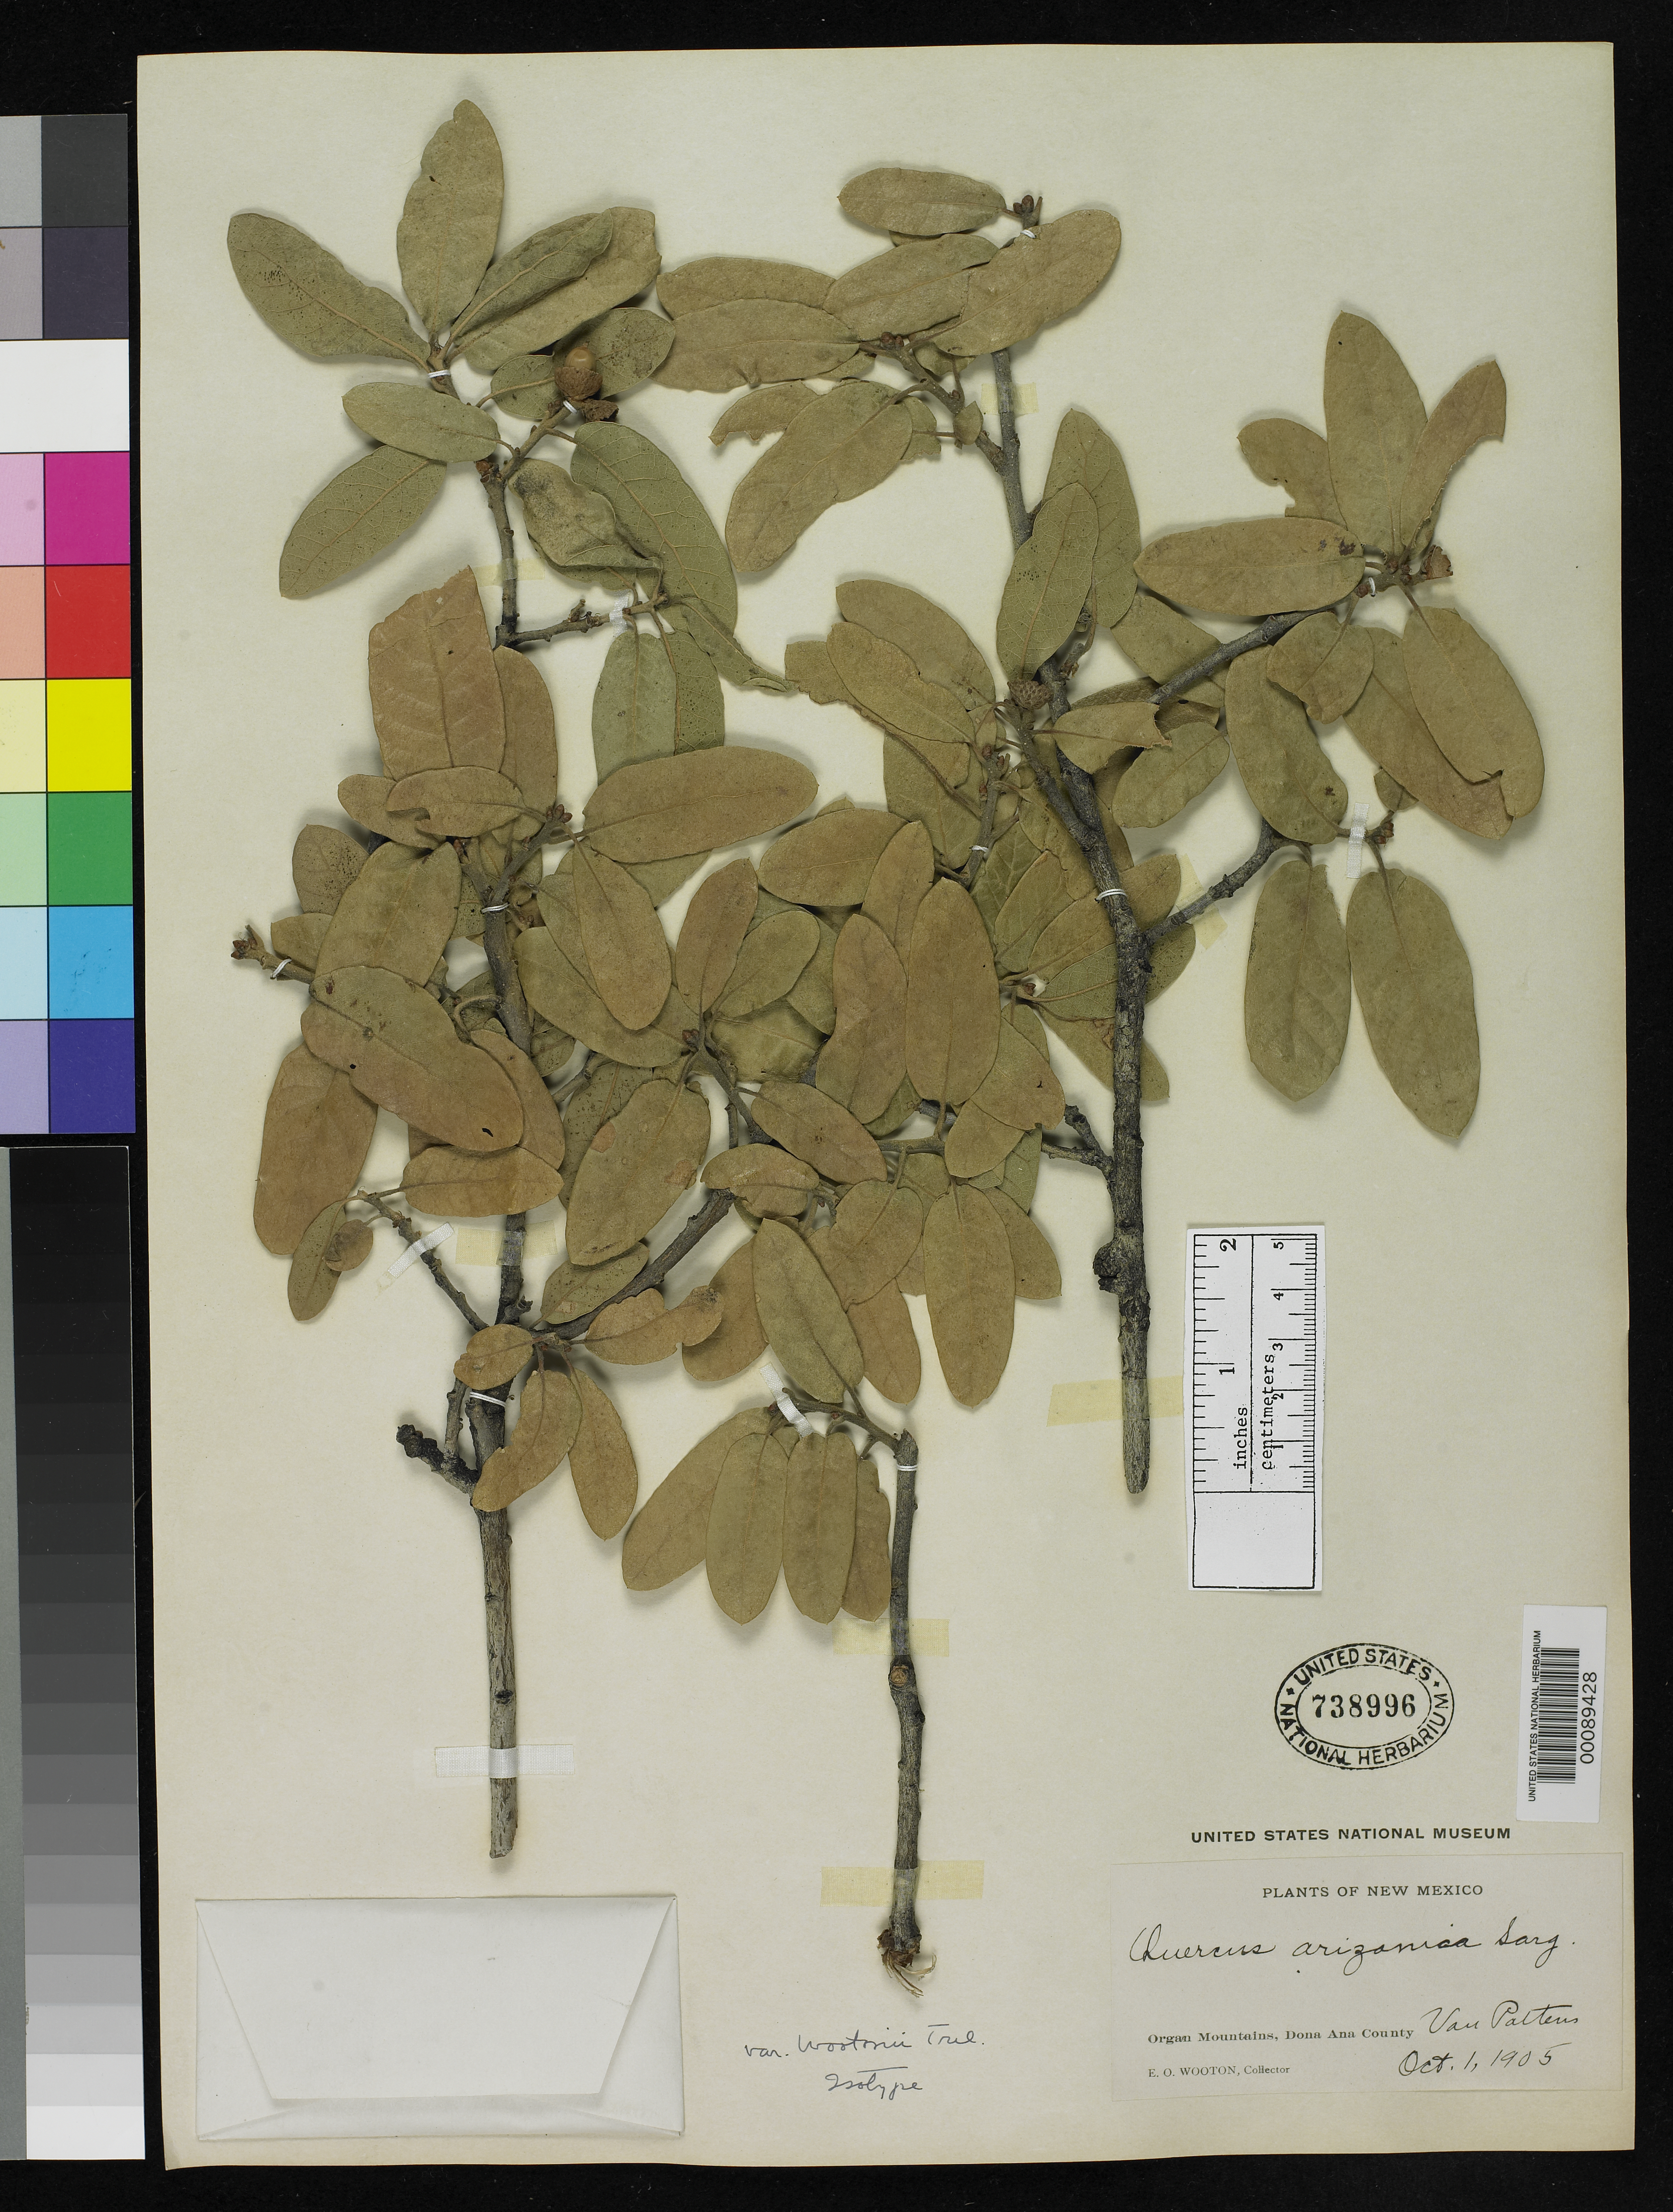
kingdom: Plantae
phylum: Tracheophyta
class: Magnoliopsida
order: Fagales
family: Fagaceae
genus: Quercus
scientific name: Quercus arizonica var. wootonii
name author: Trel.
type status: Isotype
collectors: E. O. Wooton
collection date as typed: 01 Oct 1905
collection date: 1905-10-01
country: United States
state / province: New Mexico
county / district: Dona Ana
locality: Organ Mountains, Van Pattens.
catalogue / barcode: US 738996